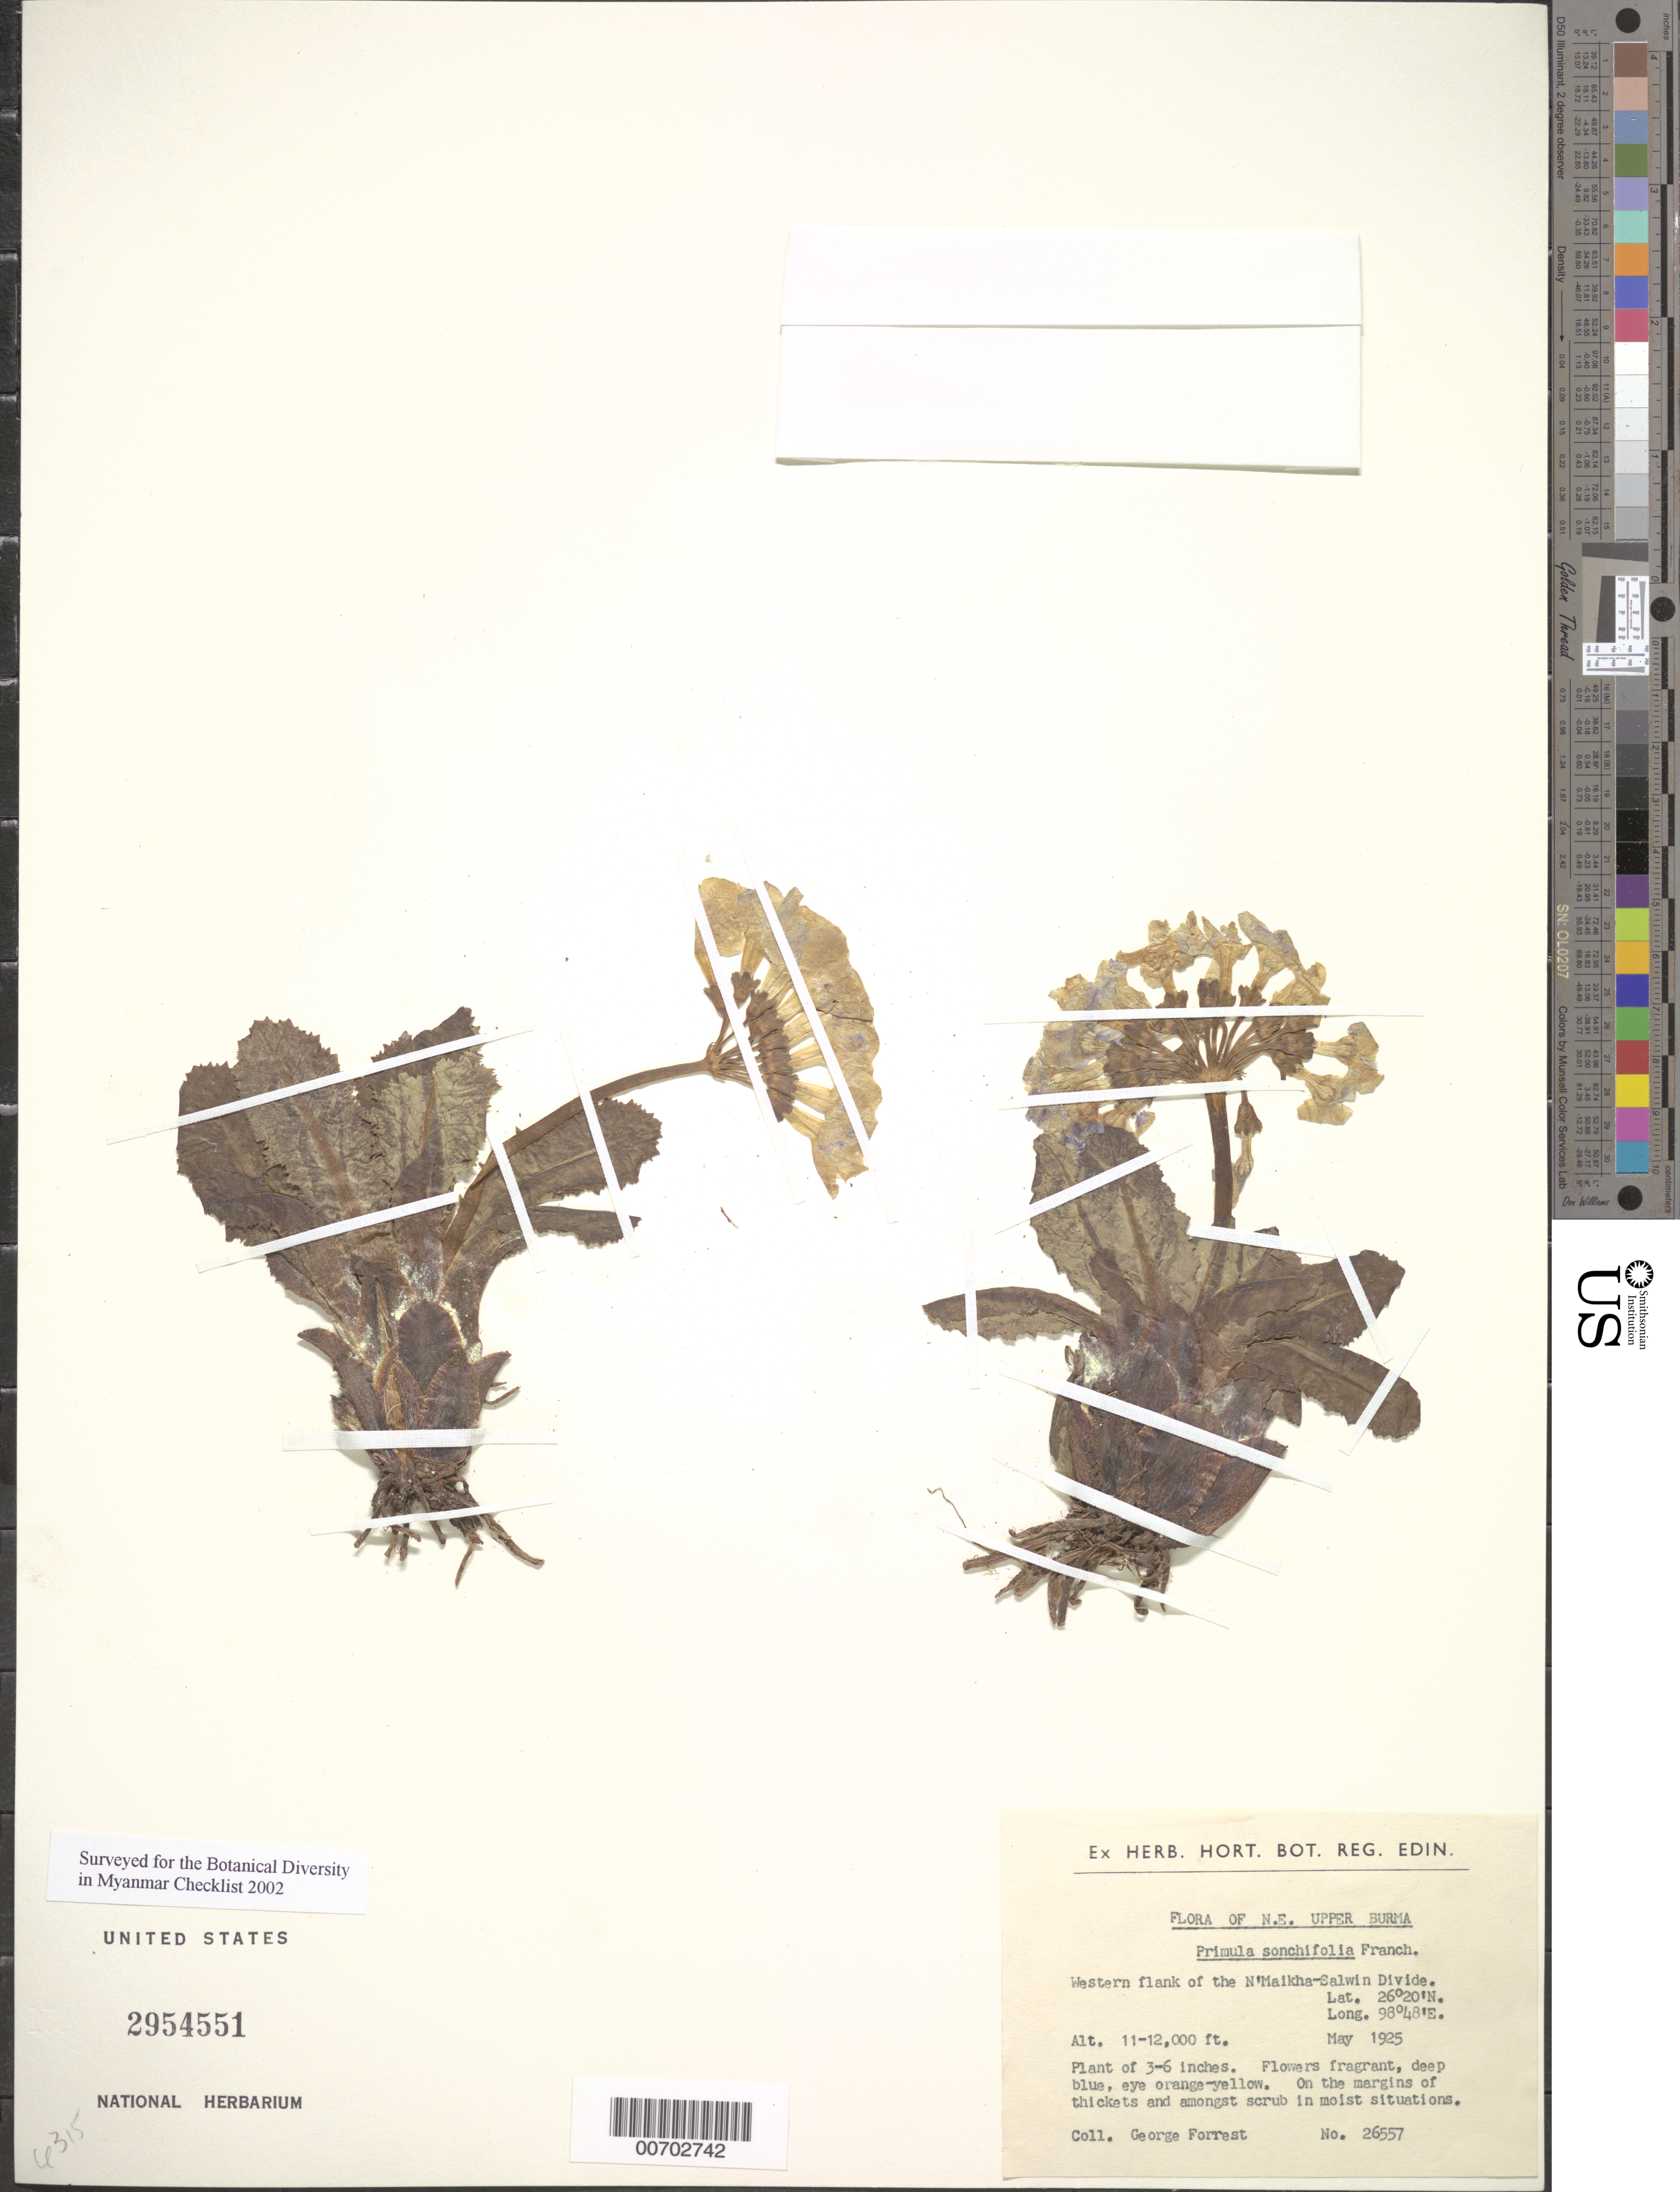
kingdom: Plantae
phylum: Tracheophyta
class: Magnoliopsida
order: Ericales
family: Primulaceae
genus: Primula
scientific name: Primula sonchifolia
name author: Franch.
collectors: G. Forrest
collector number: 26557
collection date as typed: May 1925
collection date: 1925-05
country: Myanmar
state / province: Kachin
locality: N'Maikha-Salwin divide, W flank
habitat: Margins of thickets, scrub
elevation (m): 3353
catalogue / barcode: US 2954551